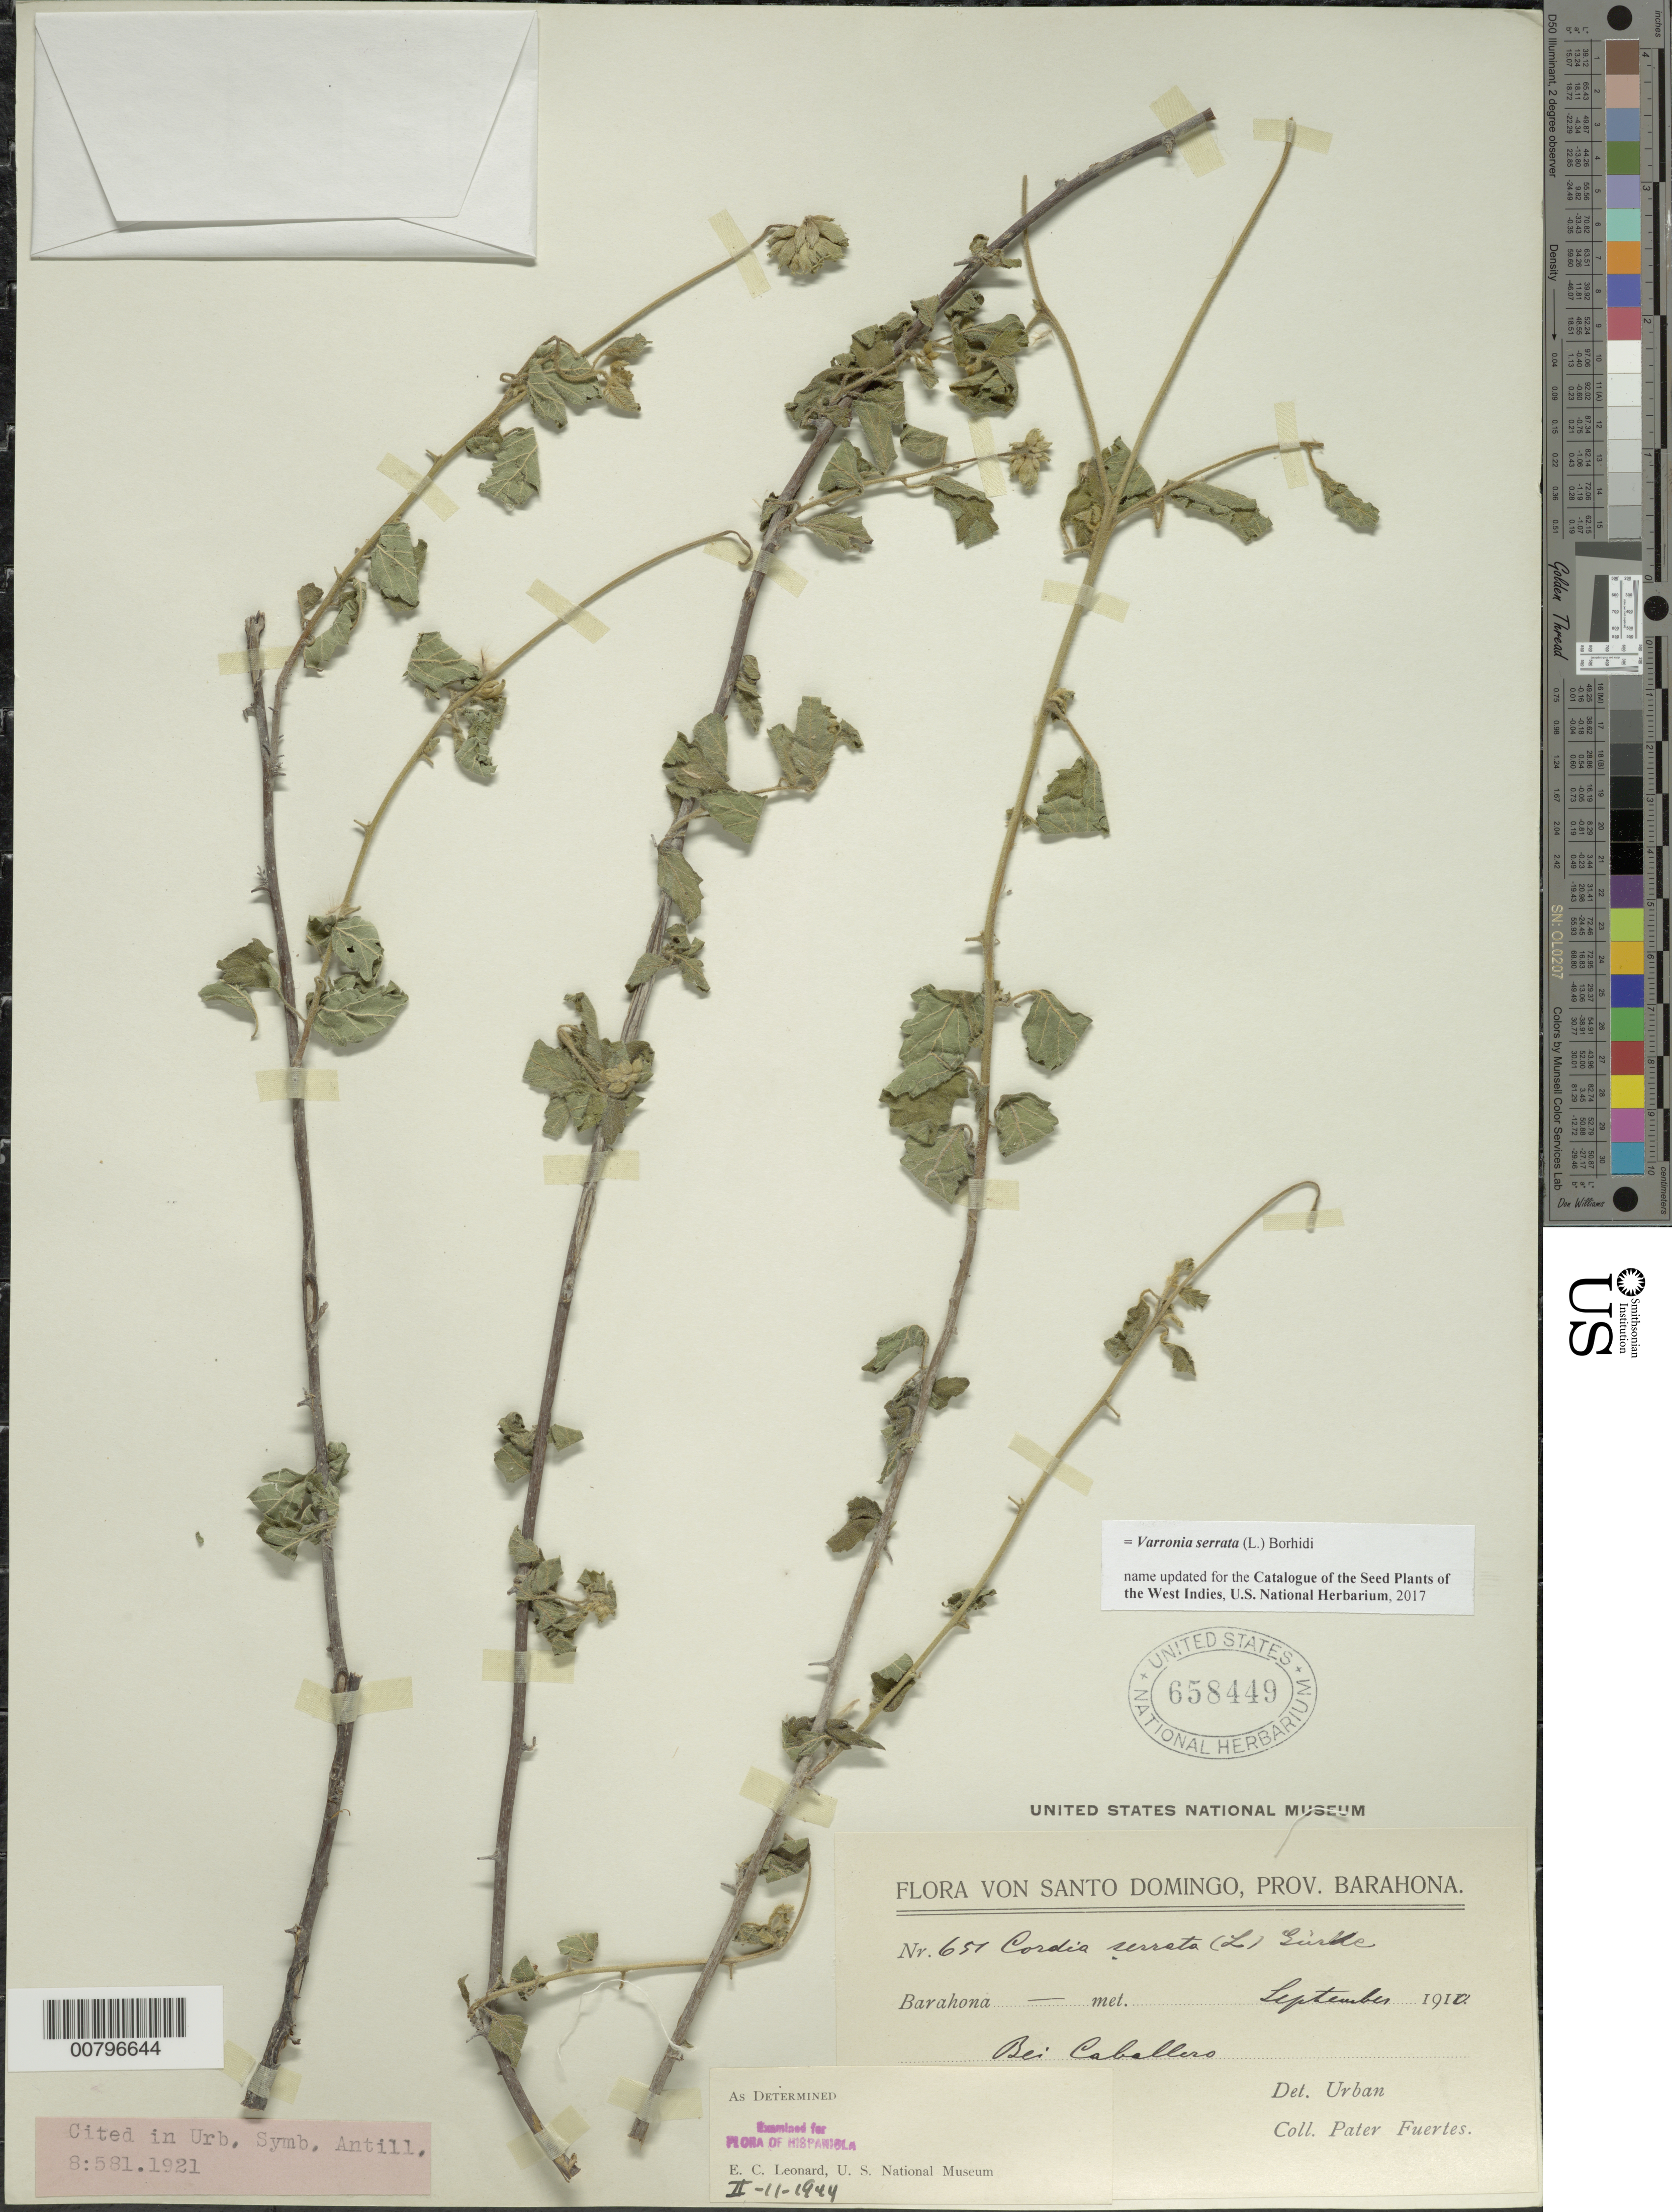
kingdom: Plantae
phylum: Tracheophyta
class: Magnoliopsida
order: Boraginales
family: Cordiaceae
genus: Varronia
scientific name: Varronia serrata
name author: (L.) Borhidi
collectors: M. D. Fuertes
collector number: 651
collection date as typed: Sep 1910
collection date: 1910-09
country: Dominican Republic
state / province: Barahona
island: Hispaniola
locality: Bei Caballero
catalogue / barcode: US 658449